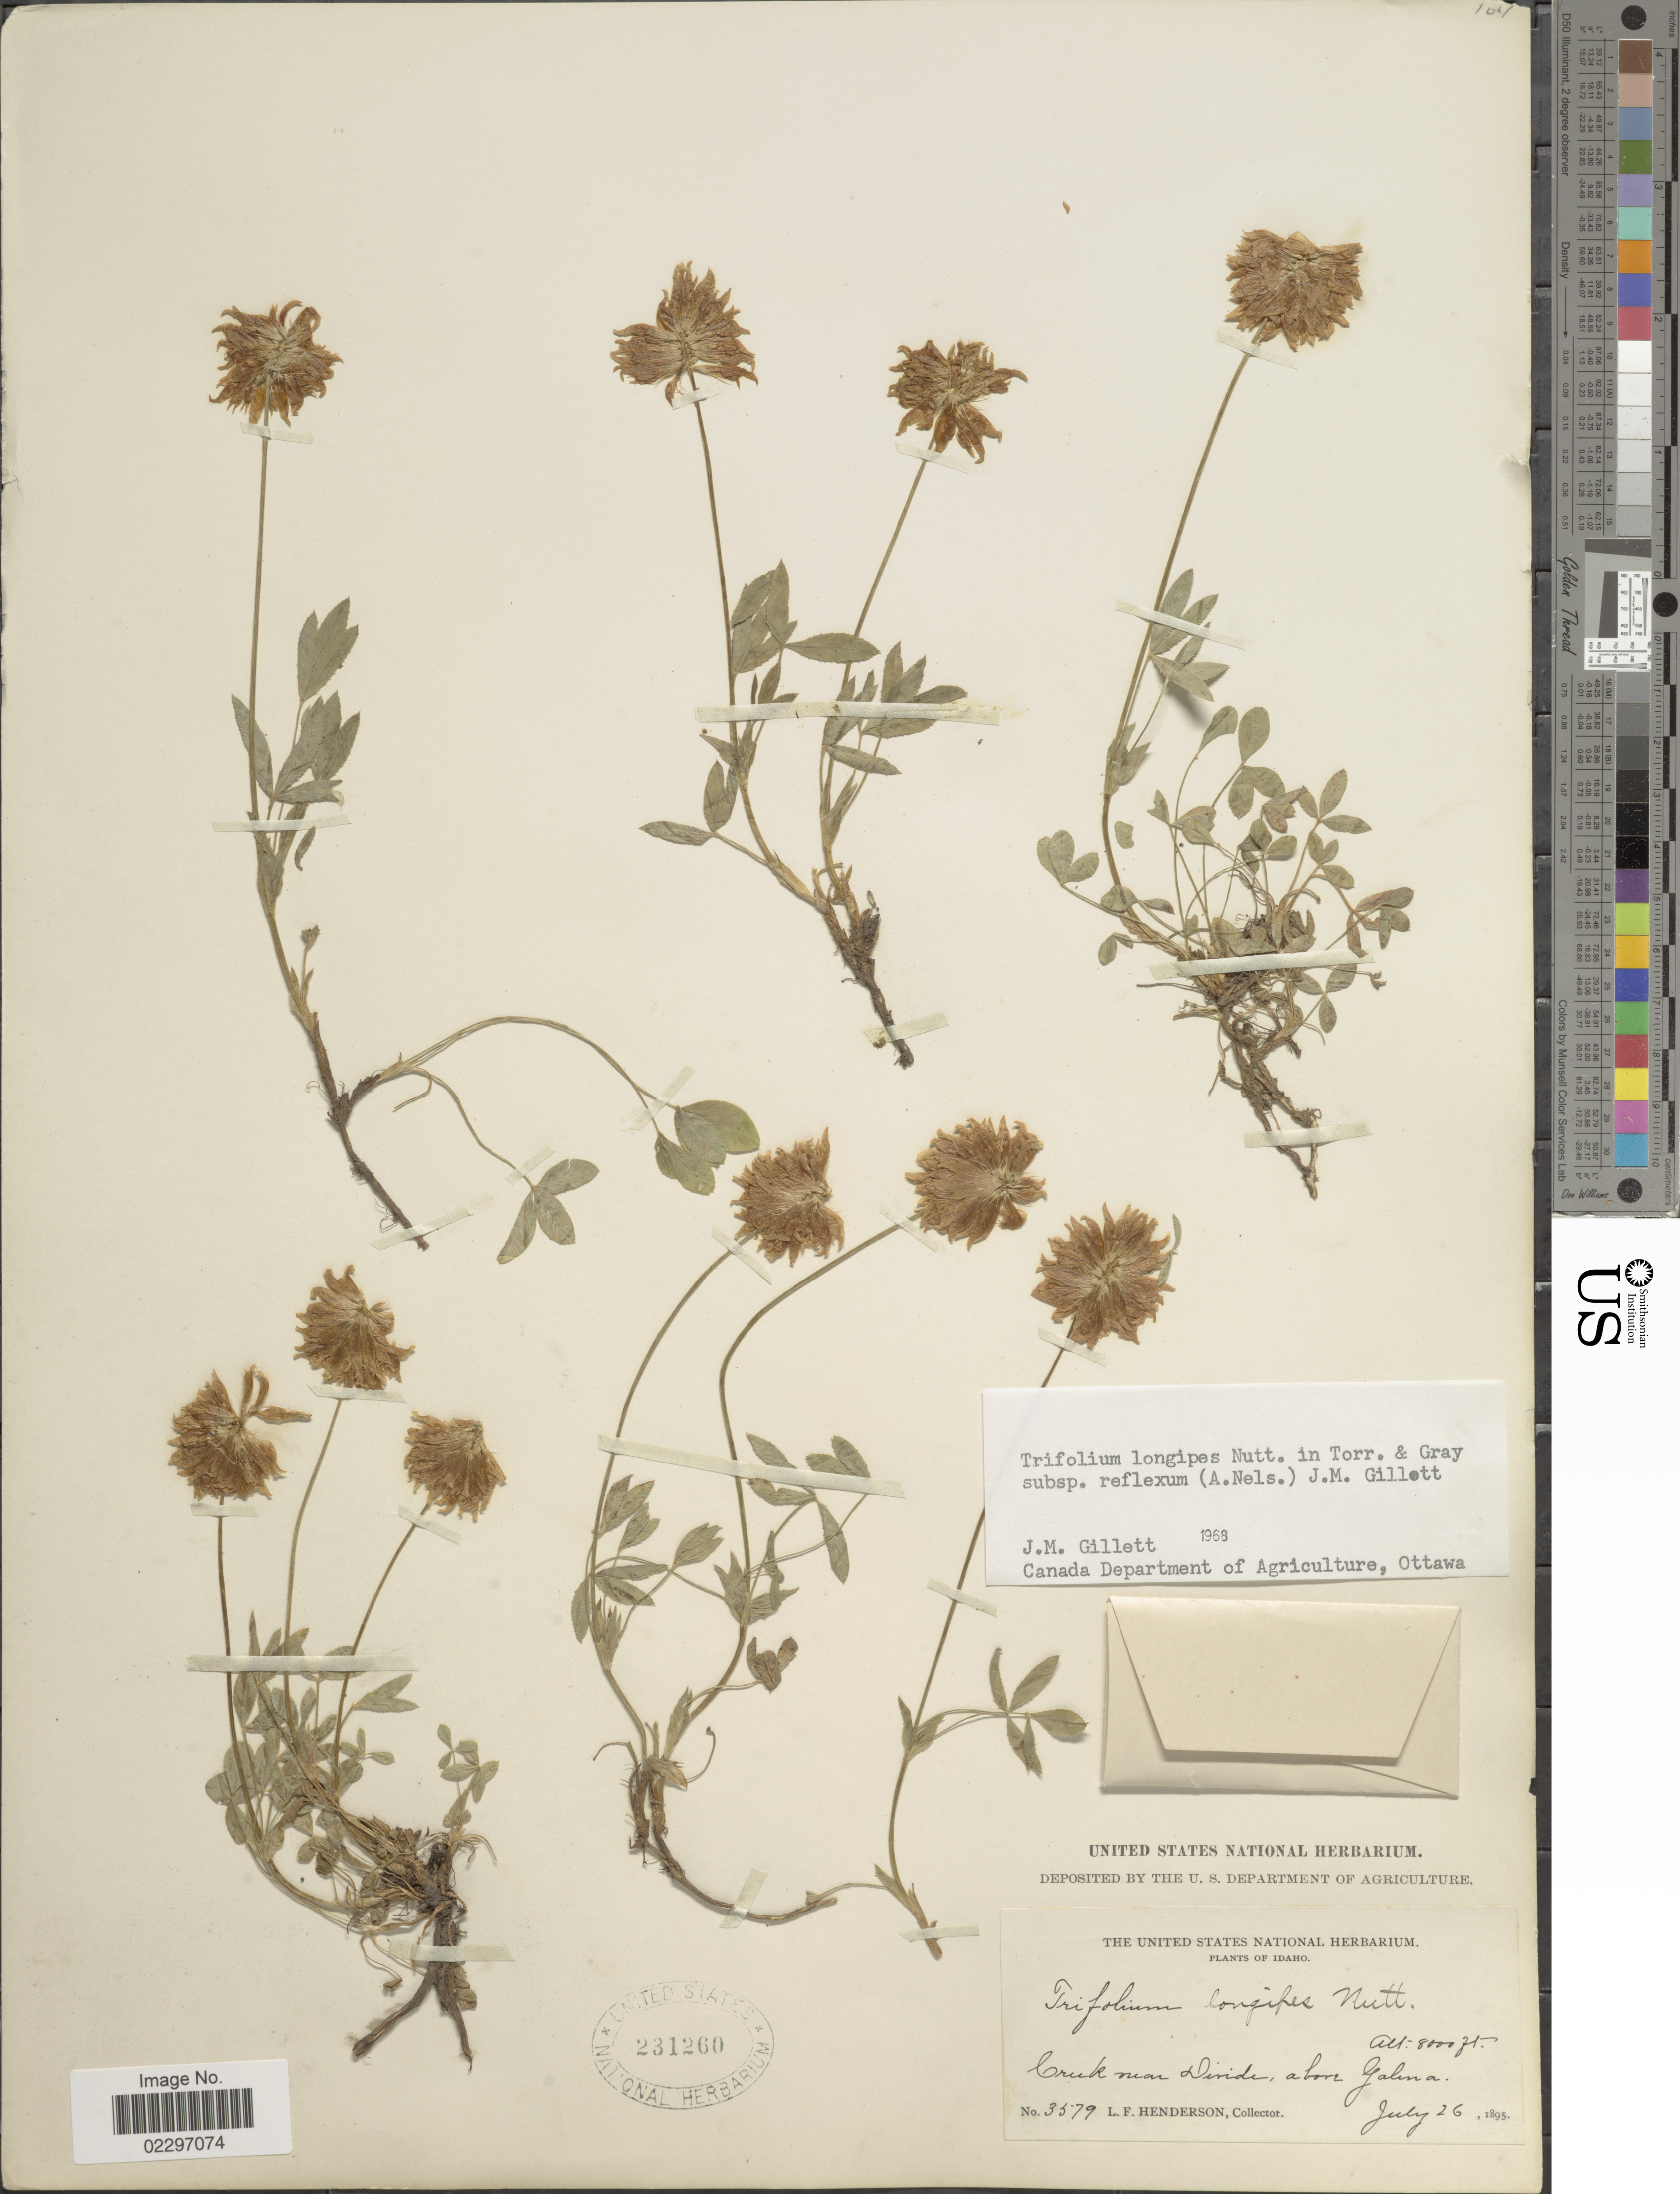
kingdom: Plantae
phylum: Tracheophyta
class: Magnoliopsida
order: Fabales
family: Fabaceae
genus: Trifolium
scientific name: Trifolium longipes subsp. reflexum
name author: (A. Nelson) J.M. Gillet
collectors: L. Henderson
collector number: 3579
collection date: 1895-07-26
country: United States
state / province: Idaho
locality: Creek near Divide, above Galma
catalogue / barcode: US 231260